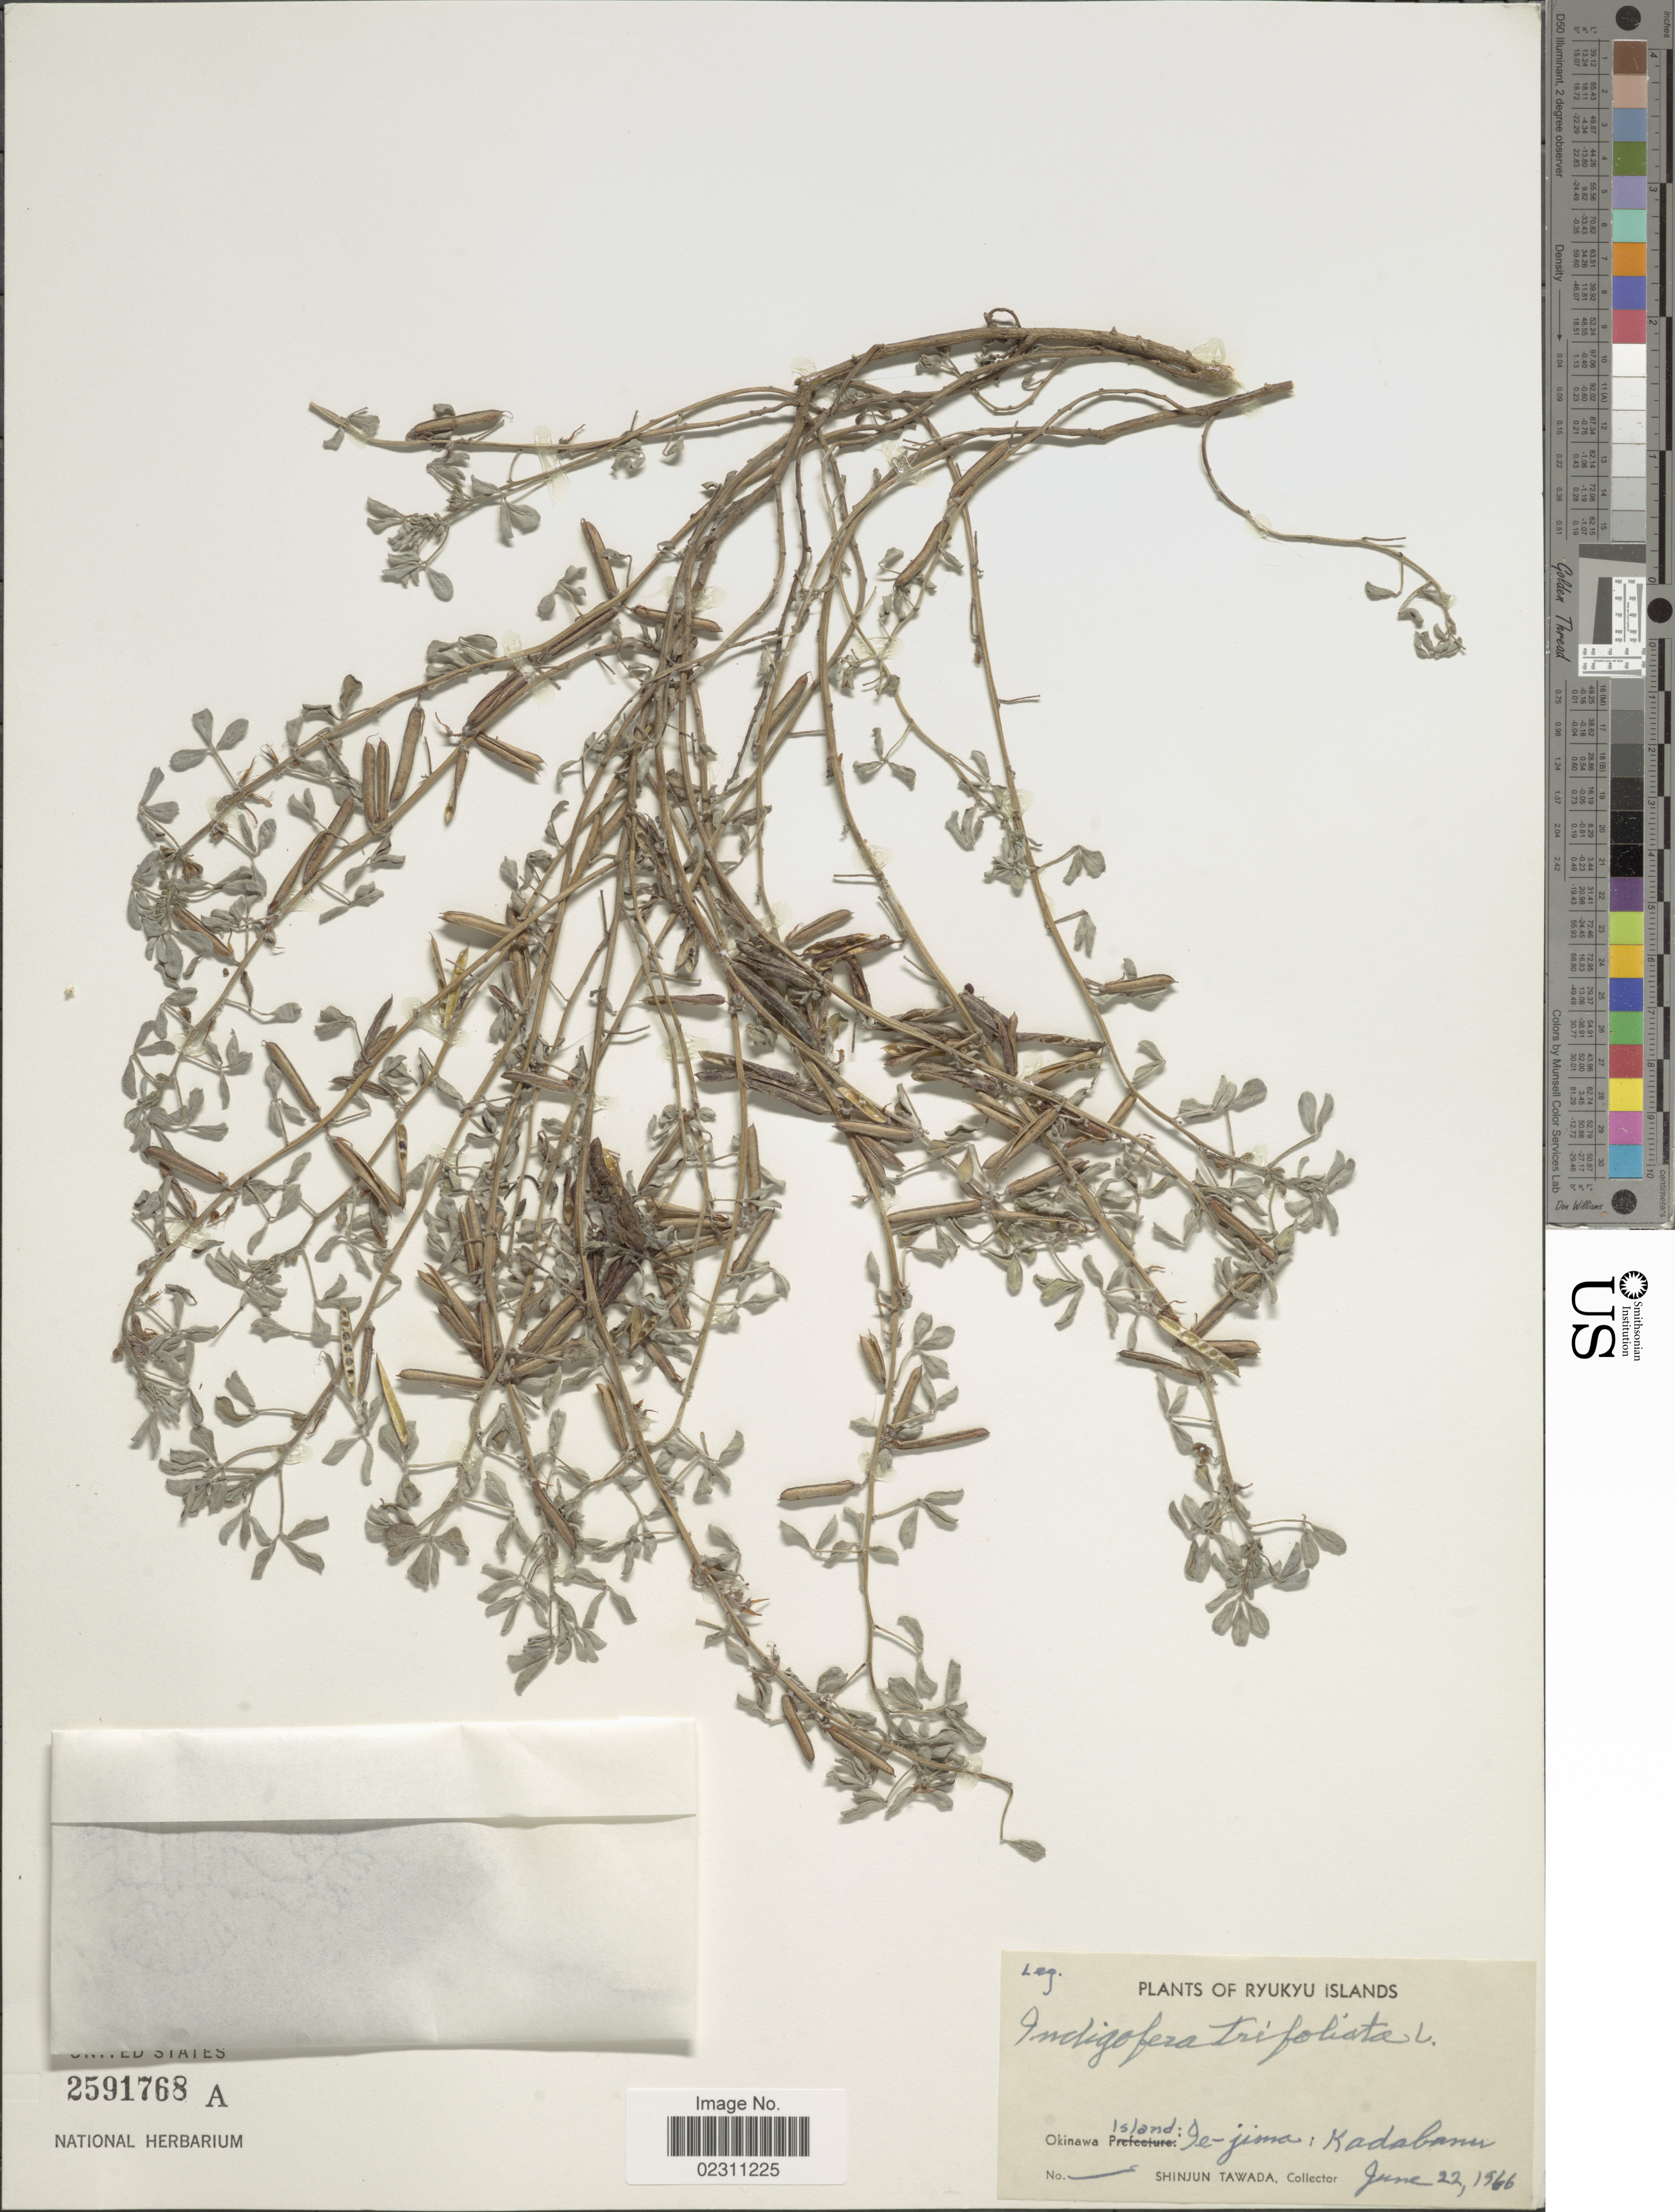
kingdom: Plantae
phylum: Tracheophyta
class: Magnoliopsida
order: Fabales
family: Fabaceae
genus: Indigofera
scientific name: Indigofera trifoliata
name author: L.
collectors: S. Tawada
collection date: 1966-06-22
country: Japan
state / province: Okinawa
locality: Okinawa Island: Ie-jima; Kadabaru.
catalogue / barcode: US 2591768A